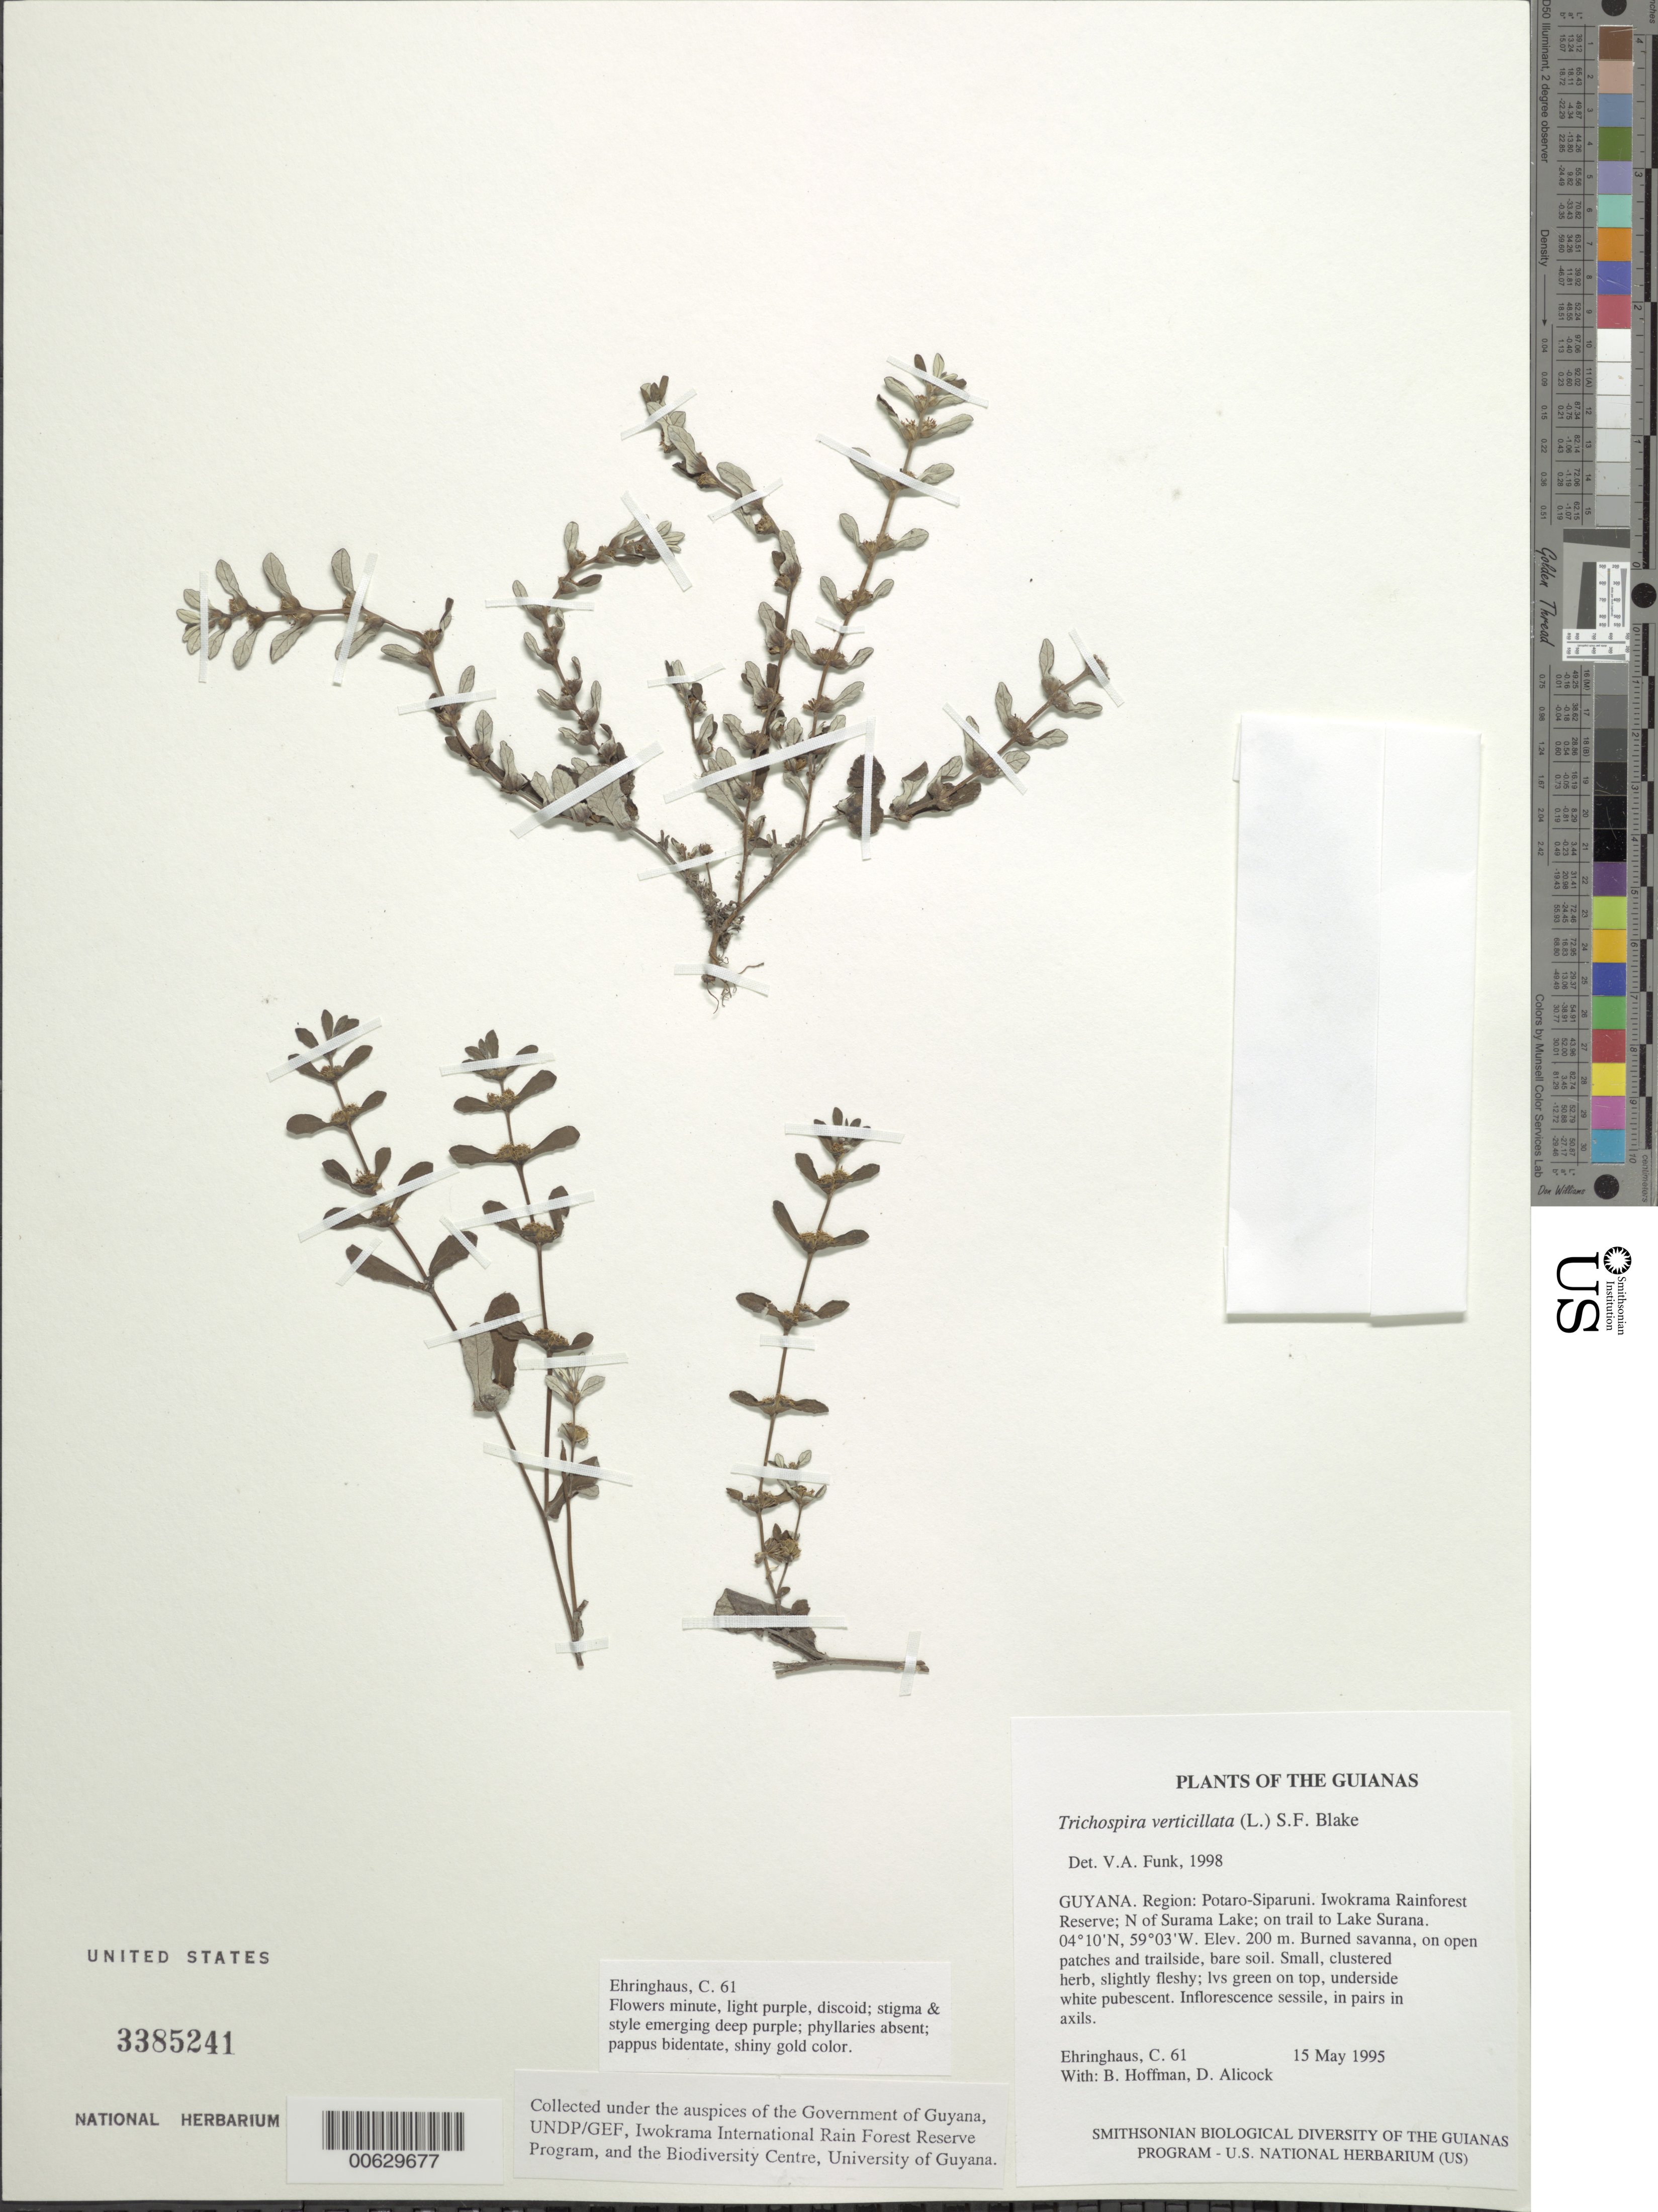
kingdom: Plantae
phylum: Tracheophyta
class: Magnoliopsida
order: Asterales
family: Asteraceae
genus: Trichospira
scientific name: Trichospira verticillata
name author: (L.) S.F. Blake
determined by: Funk, Vicki A., (BOT), Smithsonian Institution - National Museum of Natural History (UNITED STATES)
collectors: C. Ehringhaus, B. Hoffman & D. Allicock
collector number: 61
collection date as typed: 15 May 1995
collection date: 1995-05-15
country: Guyana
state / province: Potaro-Siparuni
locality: Iwokrama Rainforest Reserve; N of Surama Lake; on trail to Lake Surana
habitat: Burned savanna, on open patches and trailside, bare soil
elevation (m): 200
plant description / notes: Flowers minute, light purple, discoid; stigma & style emerging deep purple; phyllaries absent; pappus bidentate, shiny gold color.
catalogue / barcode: US 3385241